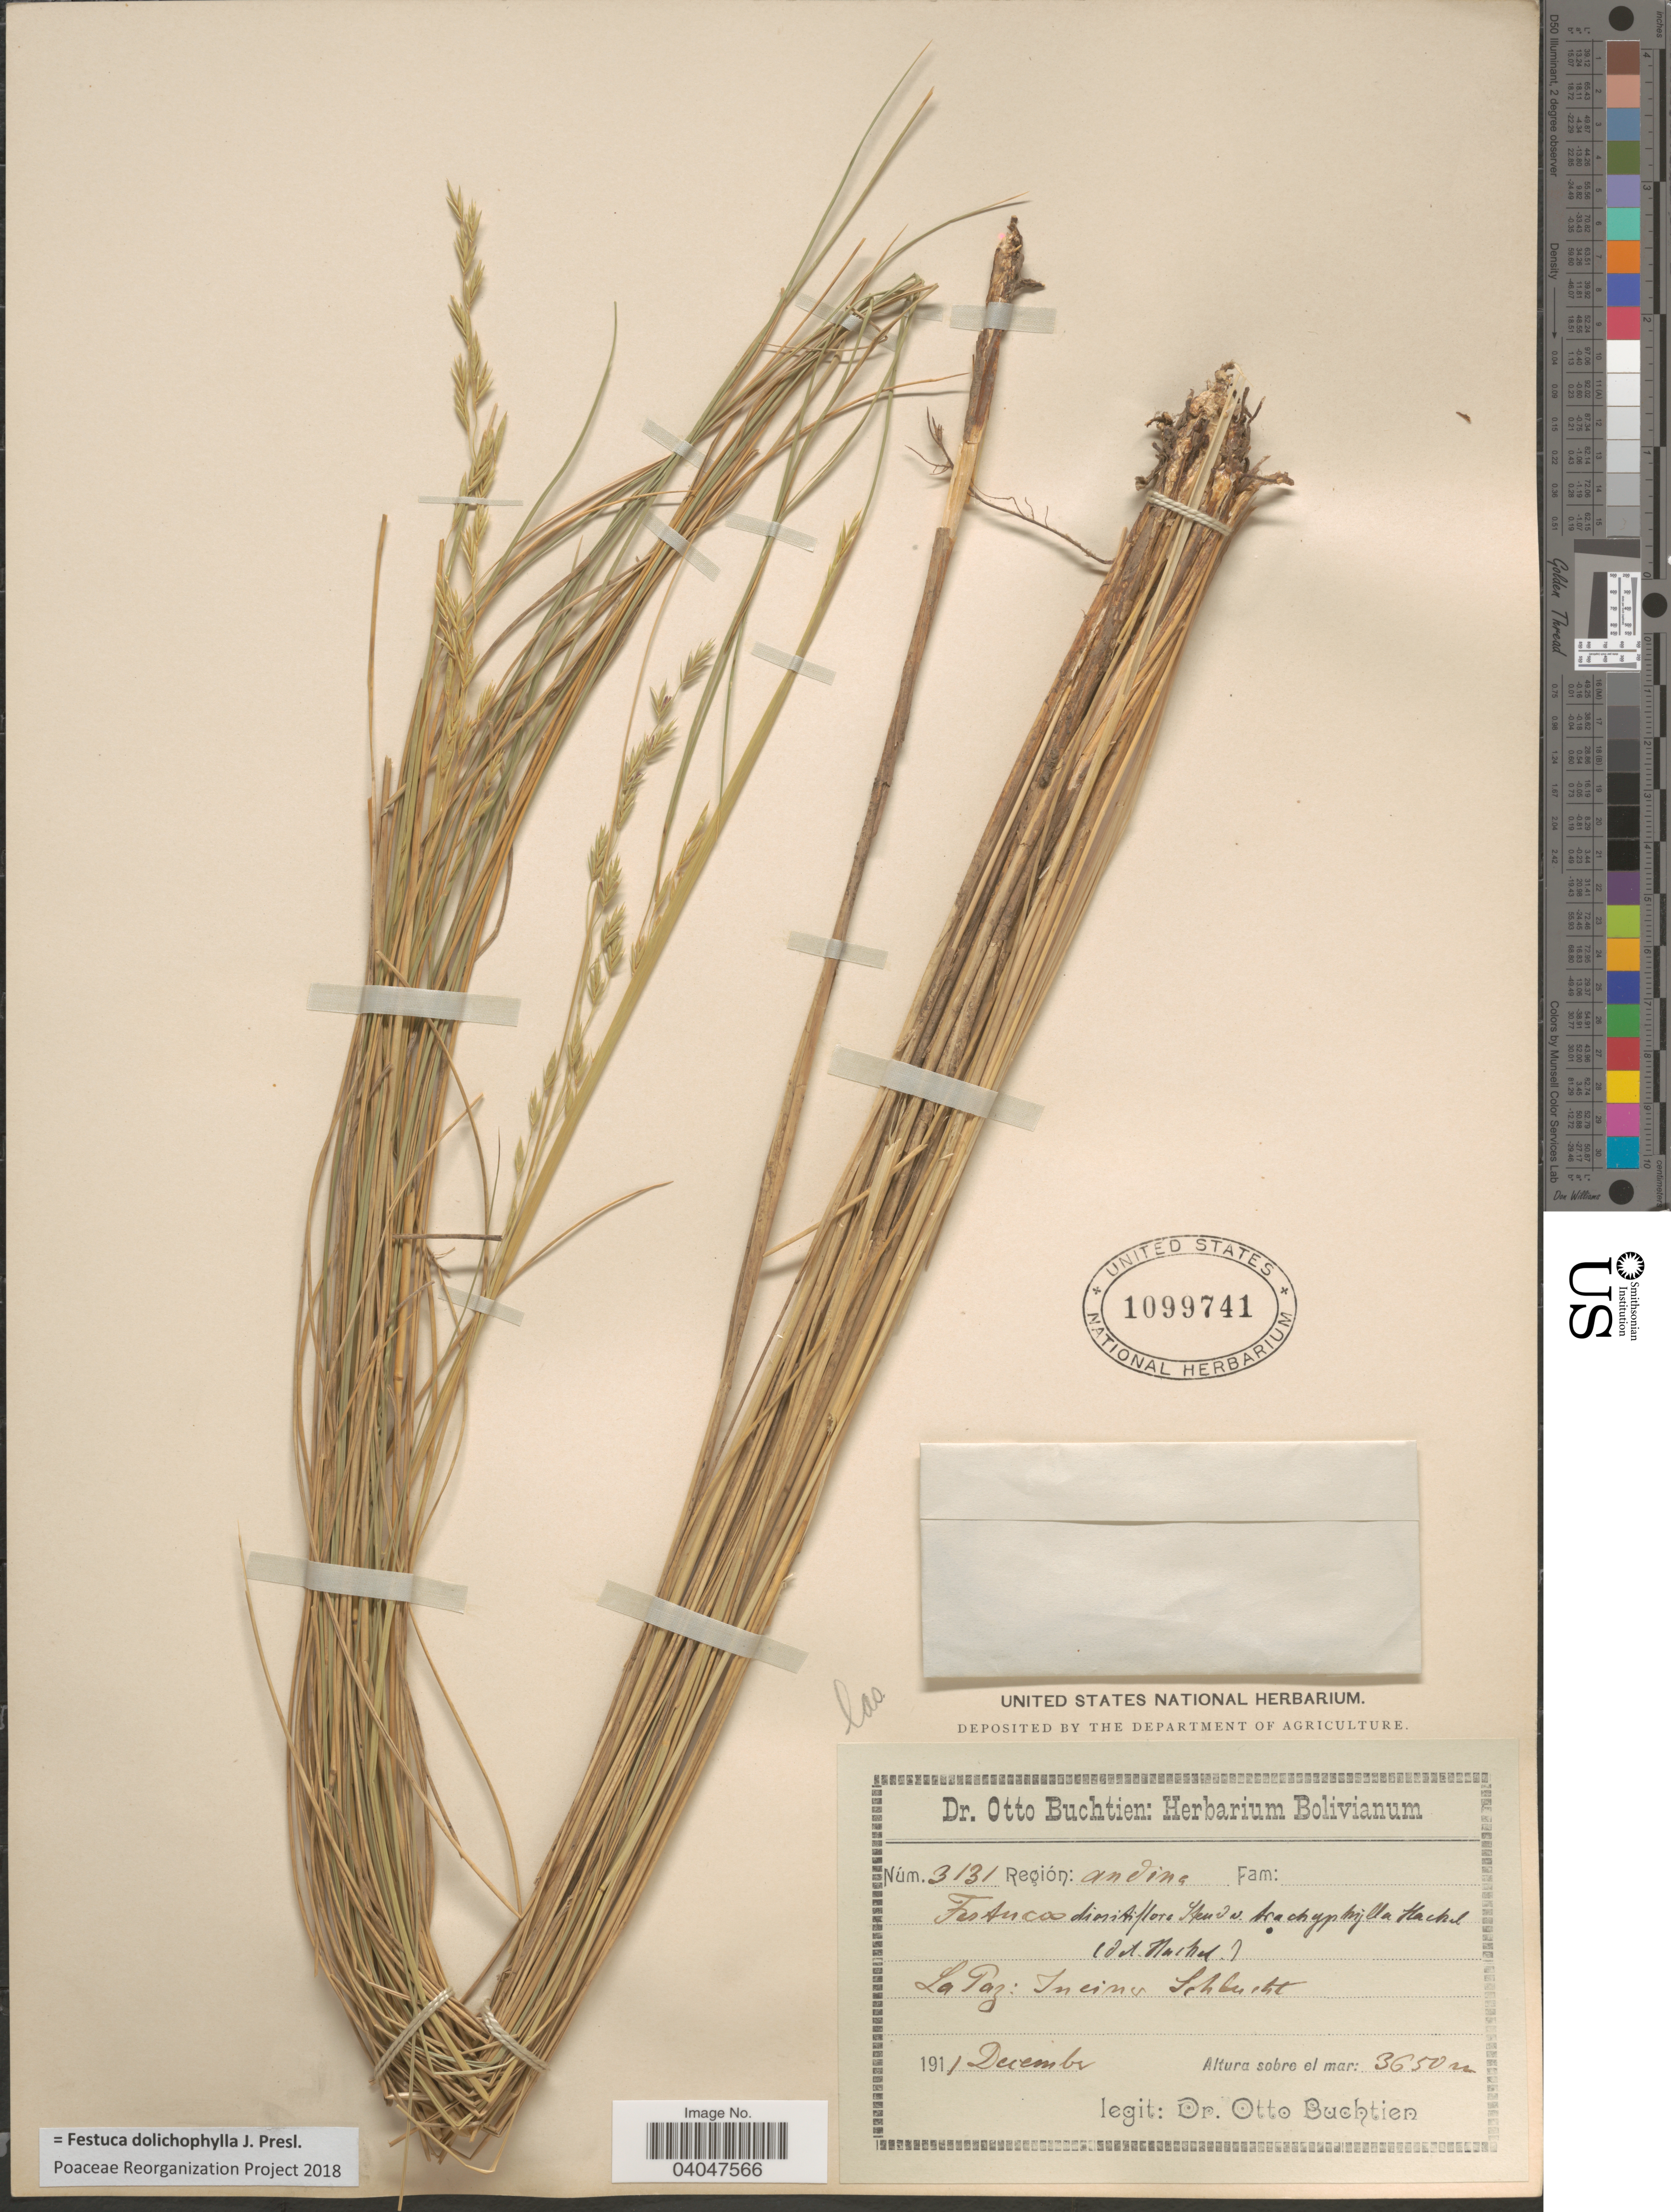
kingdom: Plantae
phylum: Tracheophyta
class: Liliopsida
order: Poales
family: Poaceae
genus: Festuca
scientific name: Festuca dolichophylla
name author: J. Presl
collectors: O. Buchtien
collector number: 3131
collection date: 1911-12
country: Bolivia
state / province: La Paz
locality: Región: andina.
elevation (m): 3650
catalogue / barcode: US 1099741